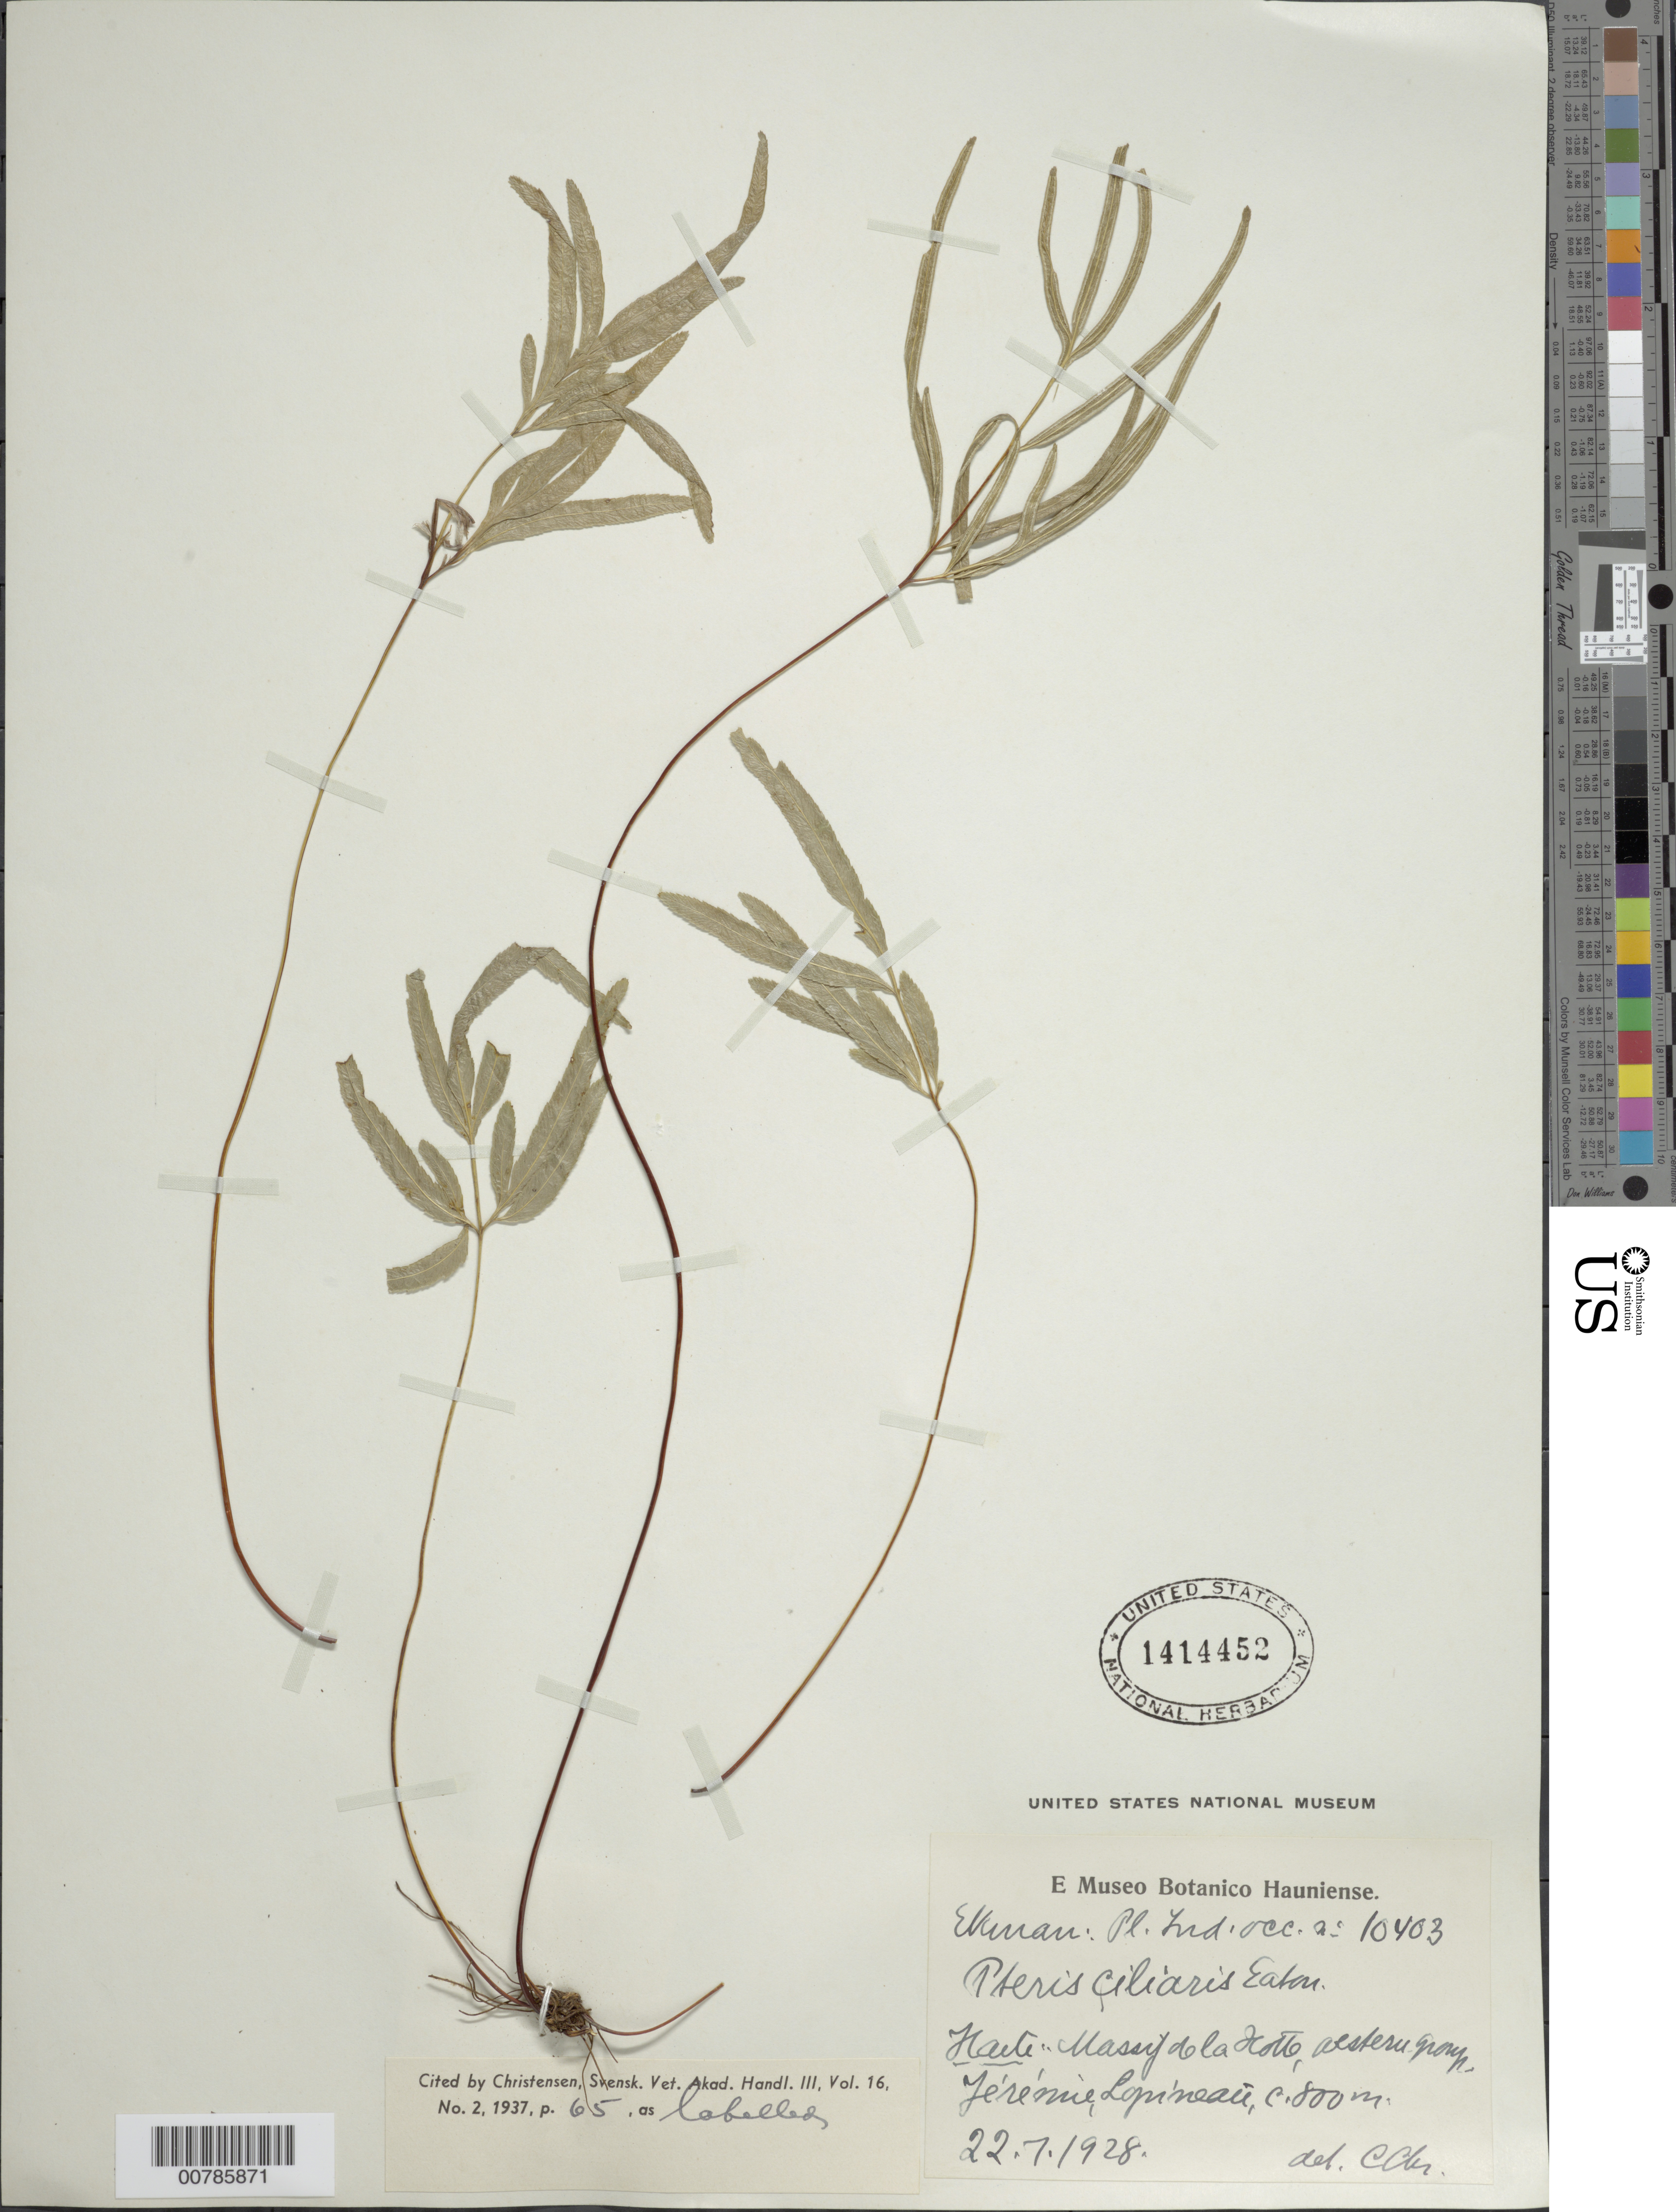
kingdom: Plantae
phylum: Tracheophyta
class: Polypodiopsida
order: Polypodiales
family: Pteridaceae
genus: Pteris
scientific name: Pteris ciliaris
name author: D.C. Eaton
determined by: Christensen, C. F. A.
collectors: E. L. Ekman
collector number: H 10403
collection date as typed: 22 Jul 1928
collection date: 1928-07-22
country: Haiti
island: Hispaniola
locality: Massif de la Hotte, western group, Jérémie, Lopineau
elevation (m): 800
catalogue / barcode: US 1414452